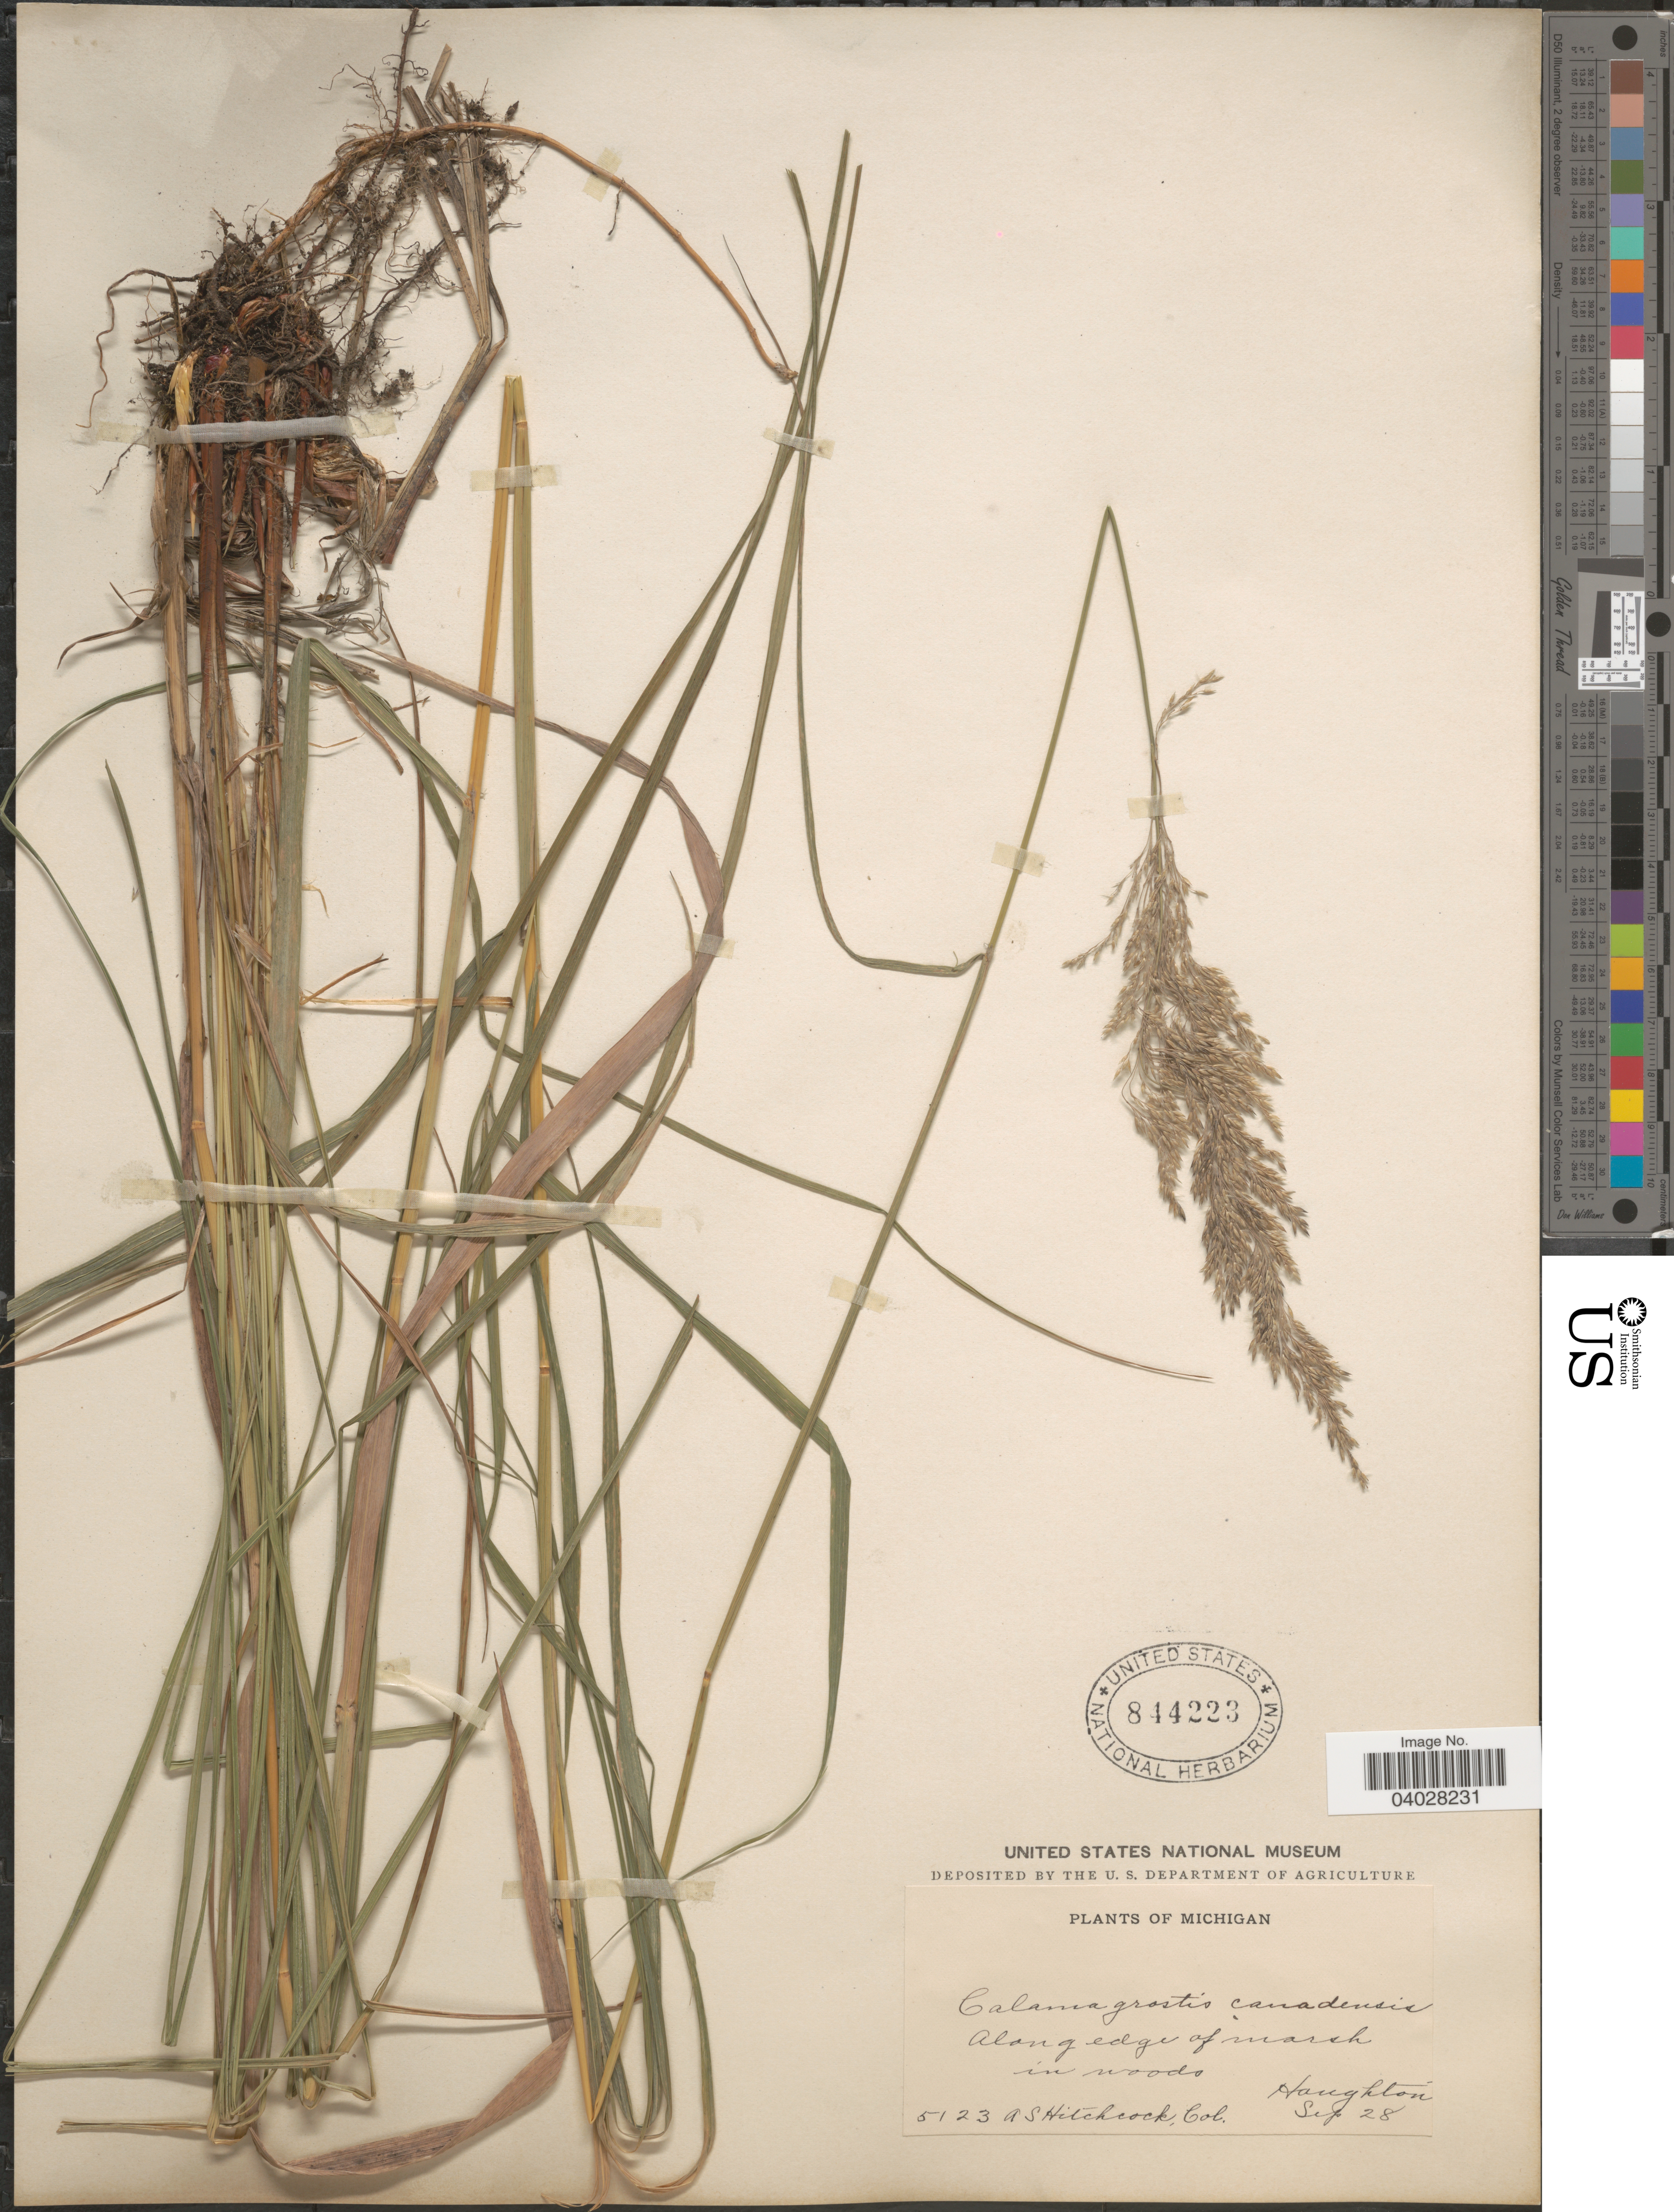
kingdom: Plantae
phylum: Tracheophyta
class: Liliopsida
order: Poales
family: Poaceae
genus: Calamagrostis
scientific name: Calamagrostis canadensis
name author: (Michx.) P. Beauv.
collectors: A. S. Hitchcock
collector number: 5123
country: United States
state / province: Michigan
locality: Haughton.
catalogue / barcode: US 844223